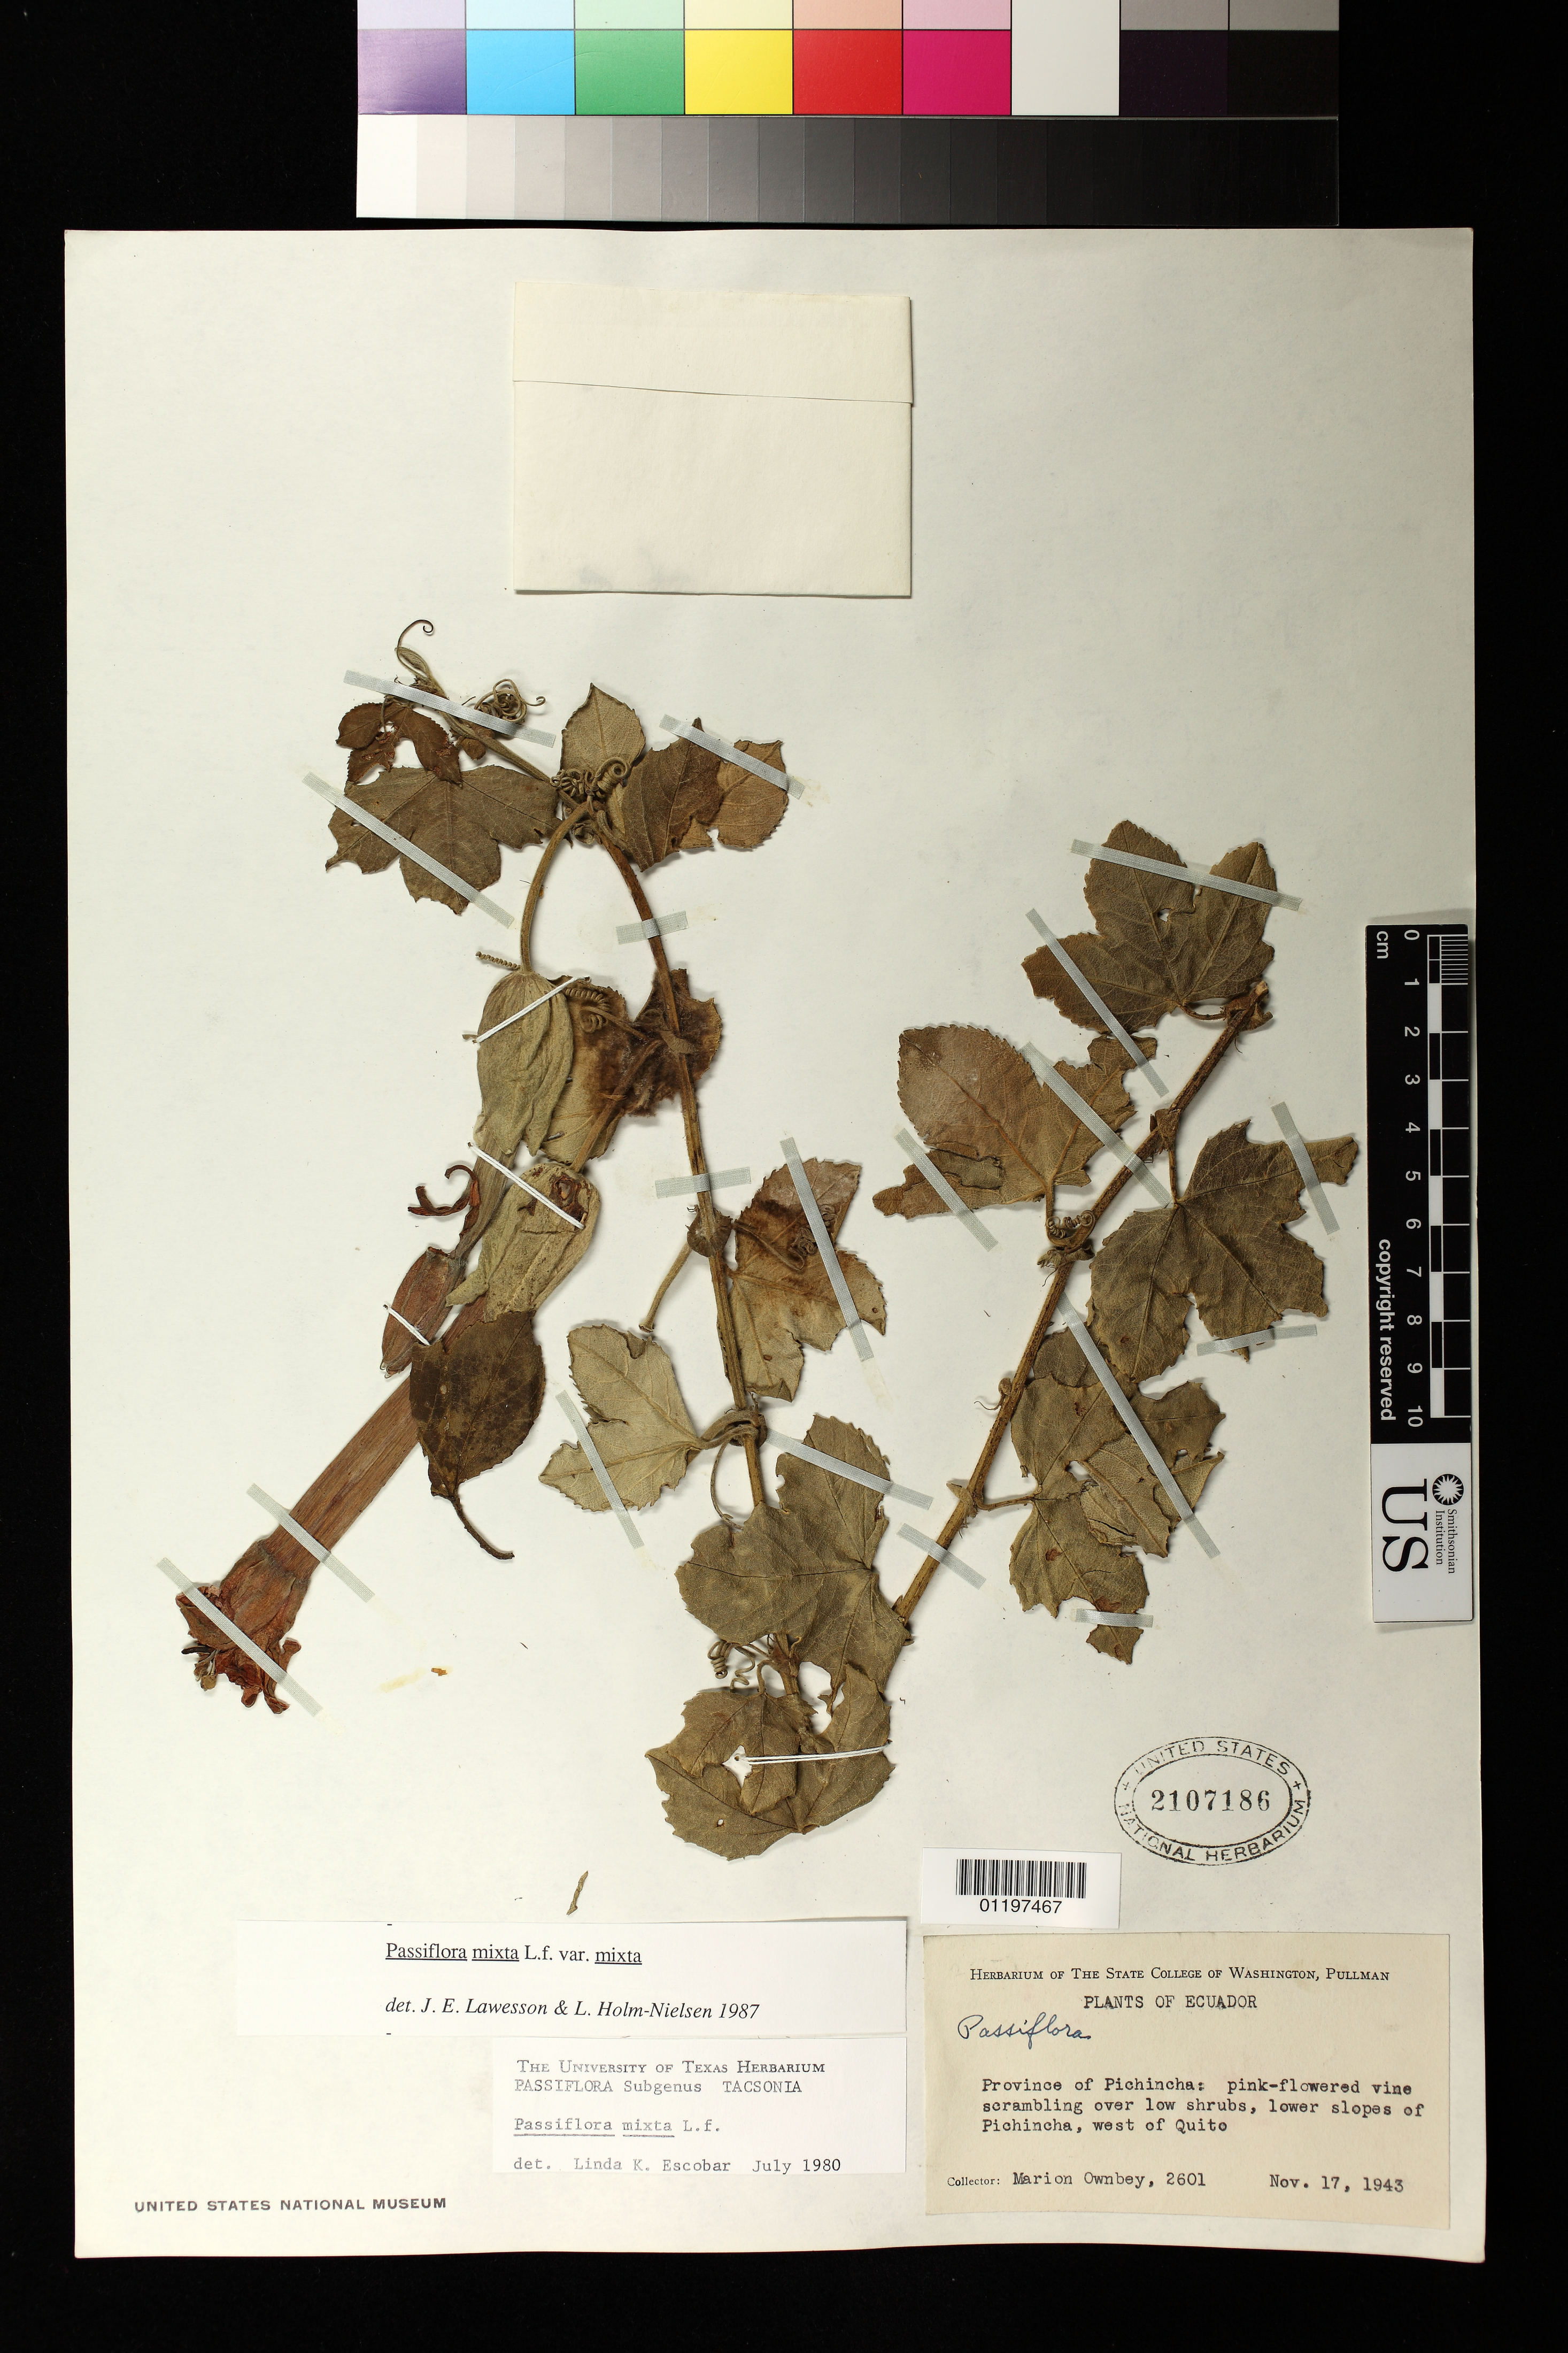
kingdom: Plantae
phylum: Tracheophyta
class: Magnoliopsida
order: Malpighiales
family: Passifloraceae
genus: Passiflora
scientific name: Passiflora mixta var. mixta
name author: L. f.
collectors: F. M. Ownbey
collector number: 2601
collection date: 1943-11-17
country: Ecuador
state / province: Pichincha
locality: lower slopes of Pichincha, west of Quito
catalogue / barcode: US 2107186